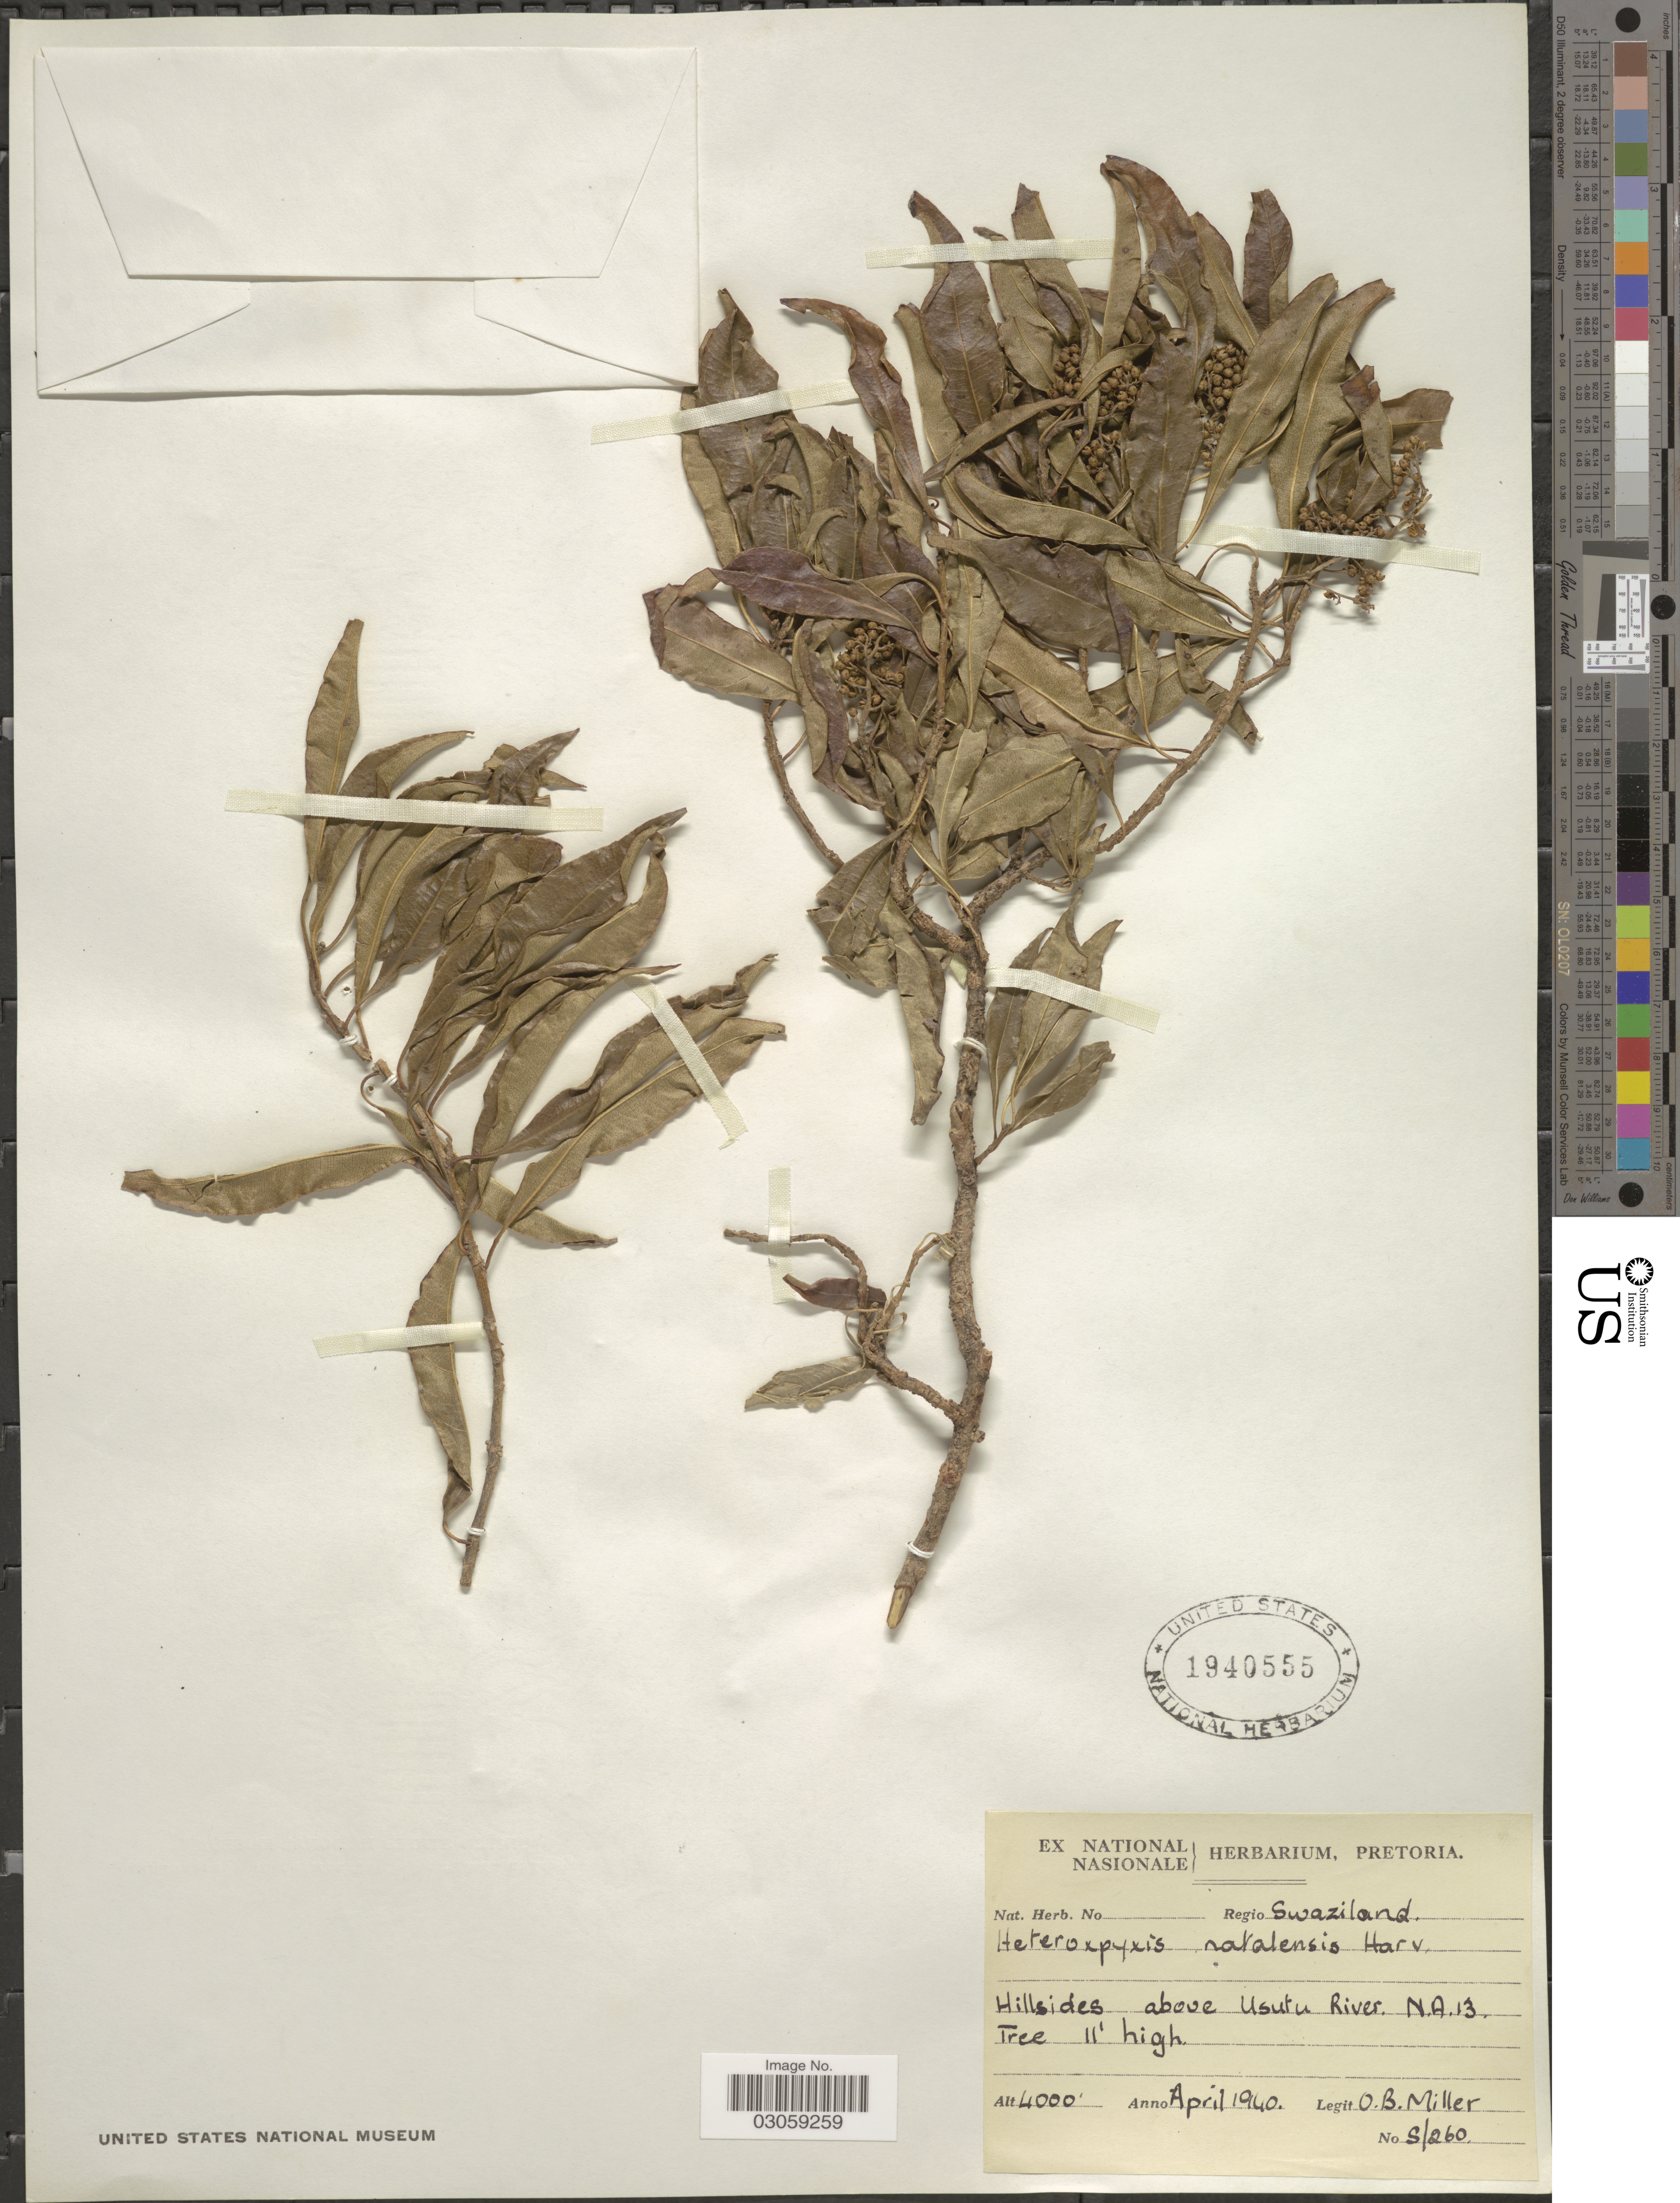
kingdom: Plantae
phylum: Tracheophyta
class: Magnoliopsida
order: Myrtales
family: Myrtaceae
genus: Heteropyxis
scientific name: Heteropyxis natalensis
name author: Harv.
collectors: O. B. Miller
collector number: S/260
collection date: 1940-04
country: Eswatini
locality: Regio Swaziland. Hillsides above Usutu River. N.A. 13.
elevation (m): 1219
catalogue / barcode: US 1940555